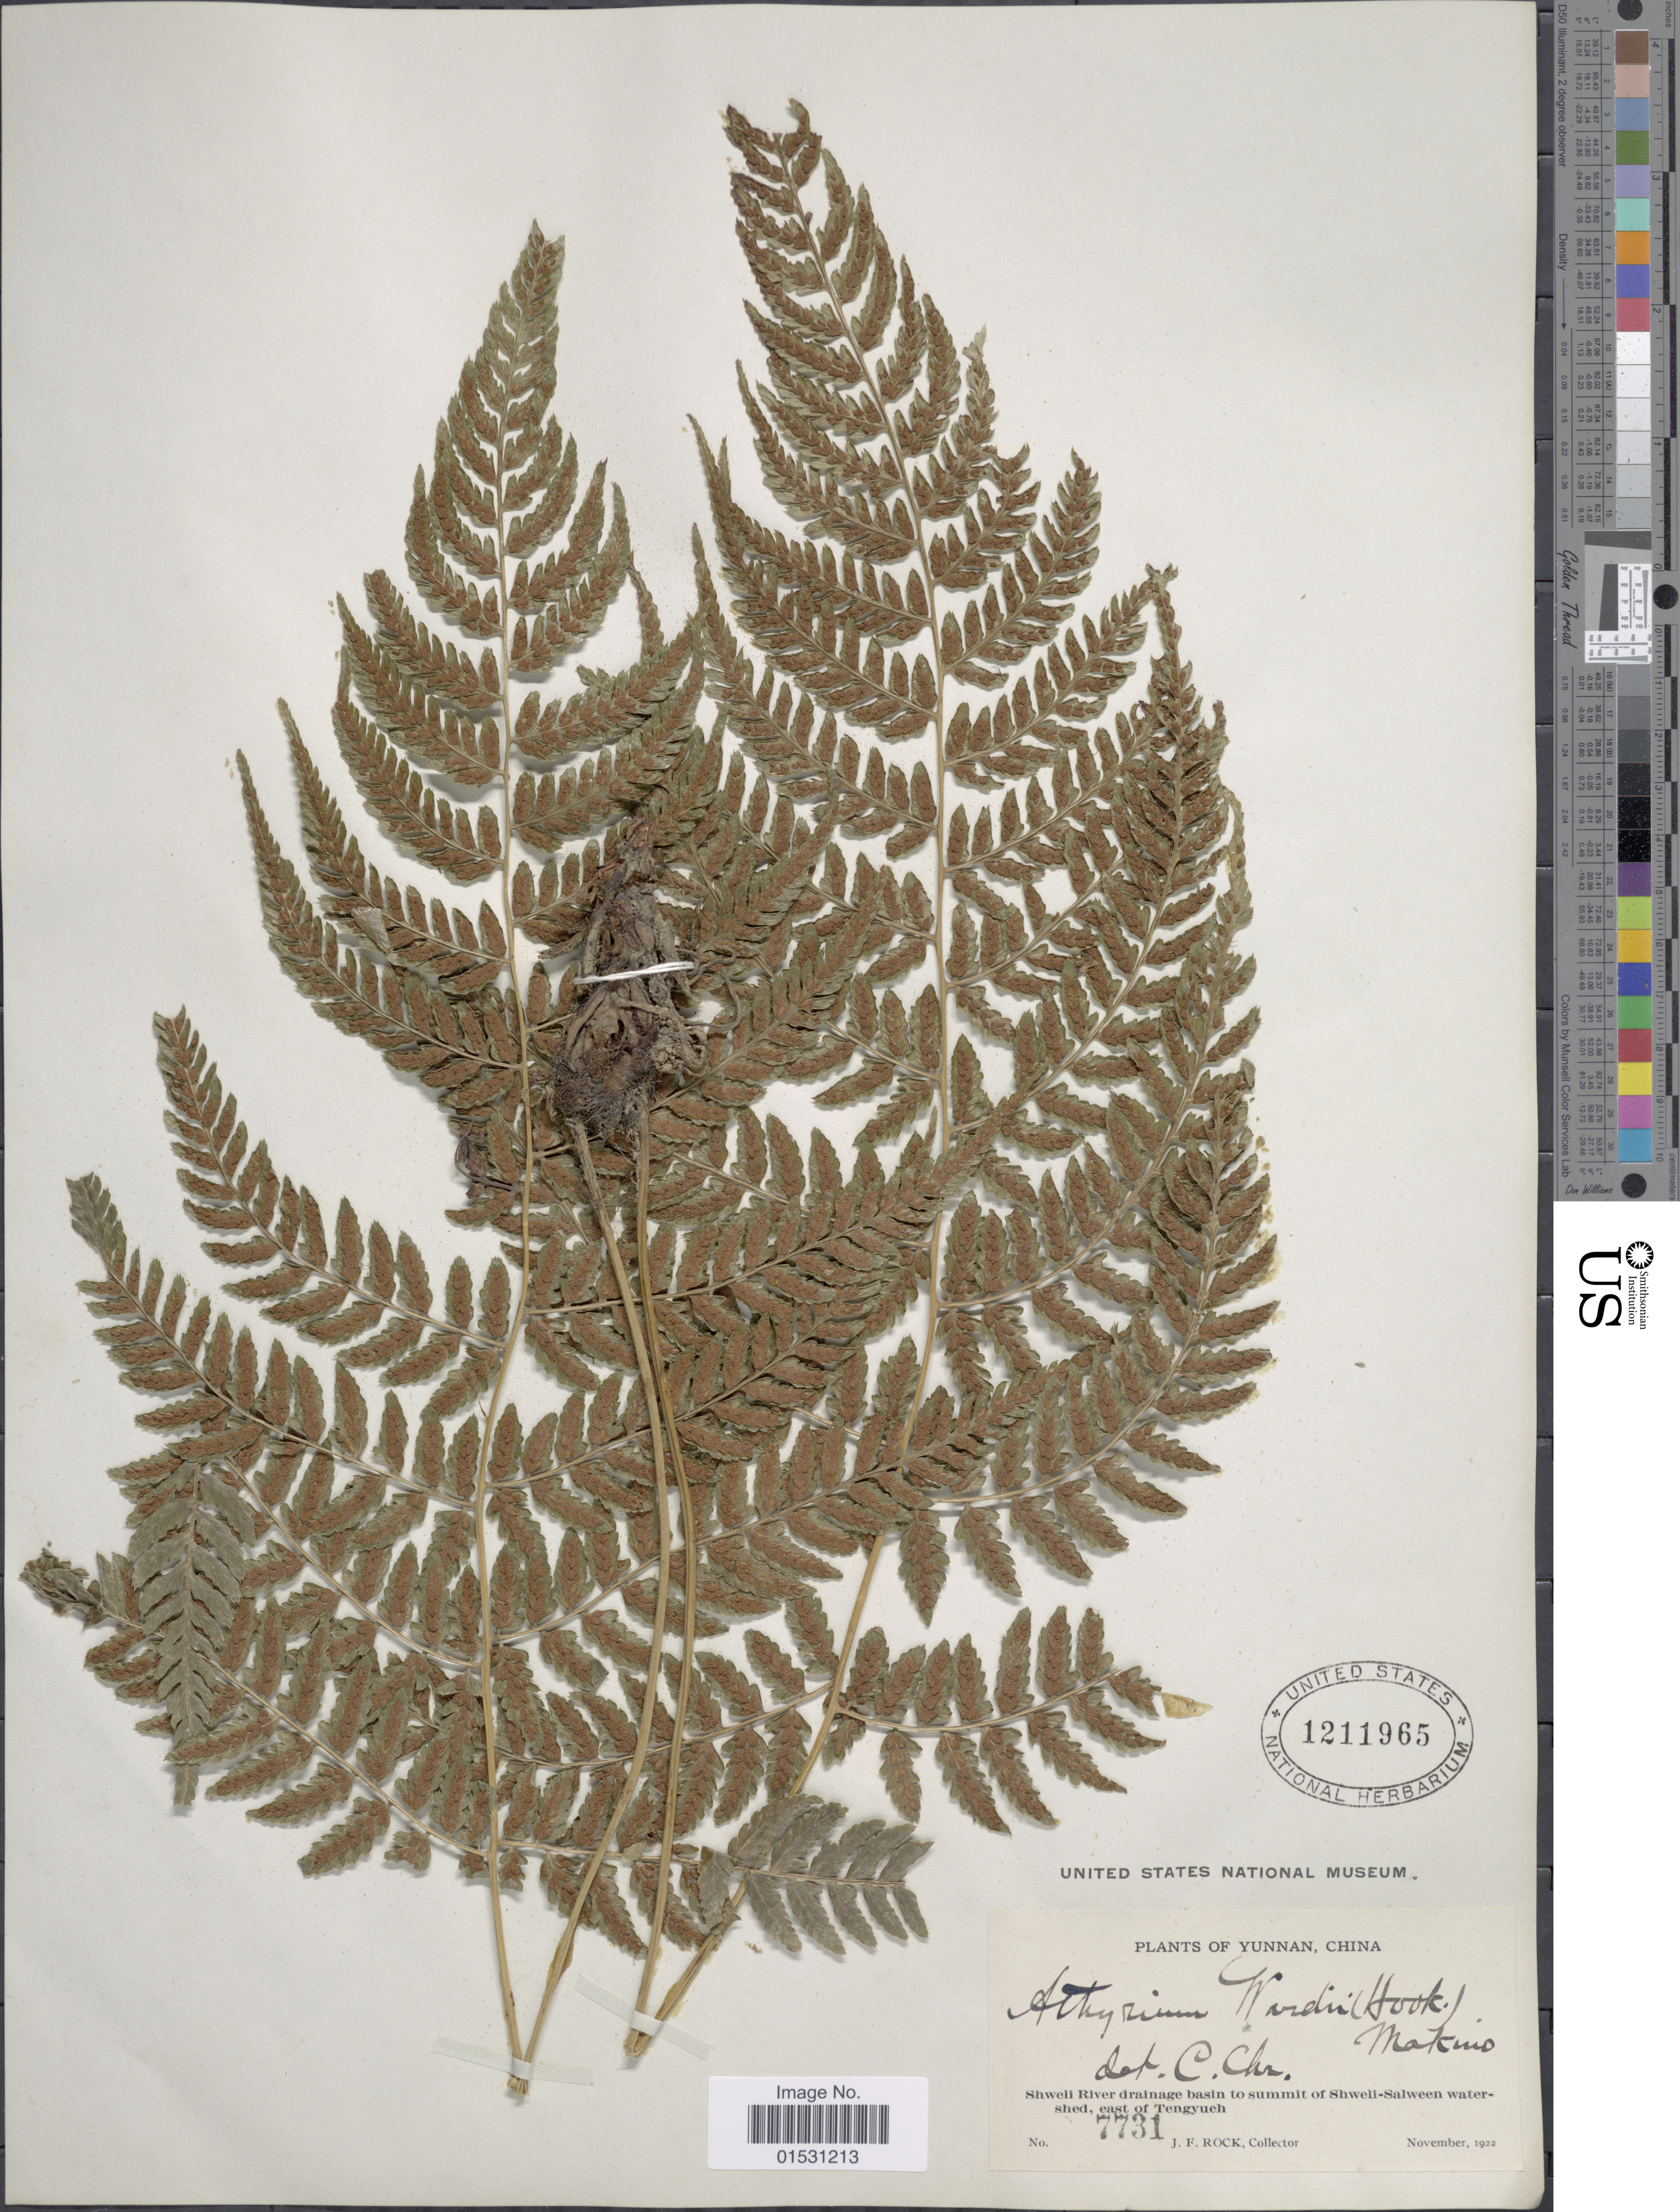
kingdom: Plantae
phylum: Tracheophyta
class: Polypodiopsida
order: Polypodiales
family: Athyriaceae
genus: Athyrium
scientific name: Athyrium wardii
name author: (Hook.) Makino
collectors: J. Rock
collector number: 7731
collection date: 1922-11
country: China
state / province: Yunnan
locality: Shweli River drainage basin to summit of Shweli-Salween watershed, east of Tengyueh.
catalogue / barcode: US 1211965